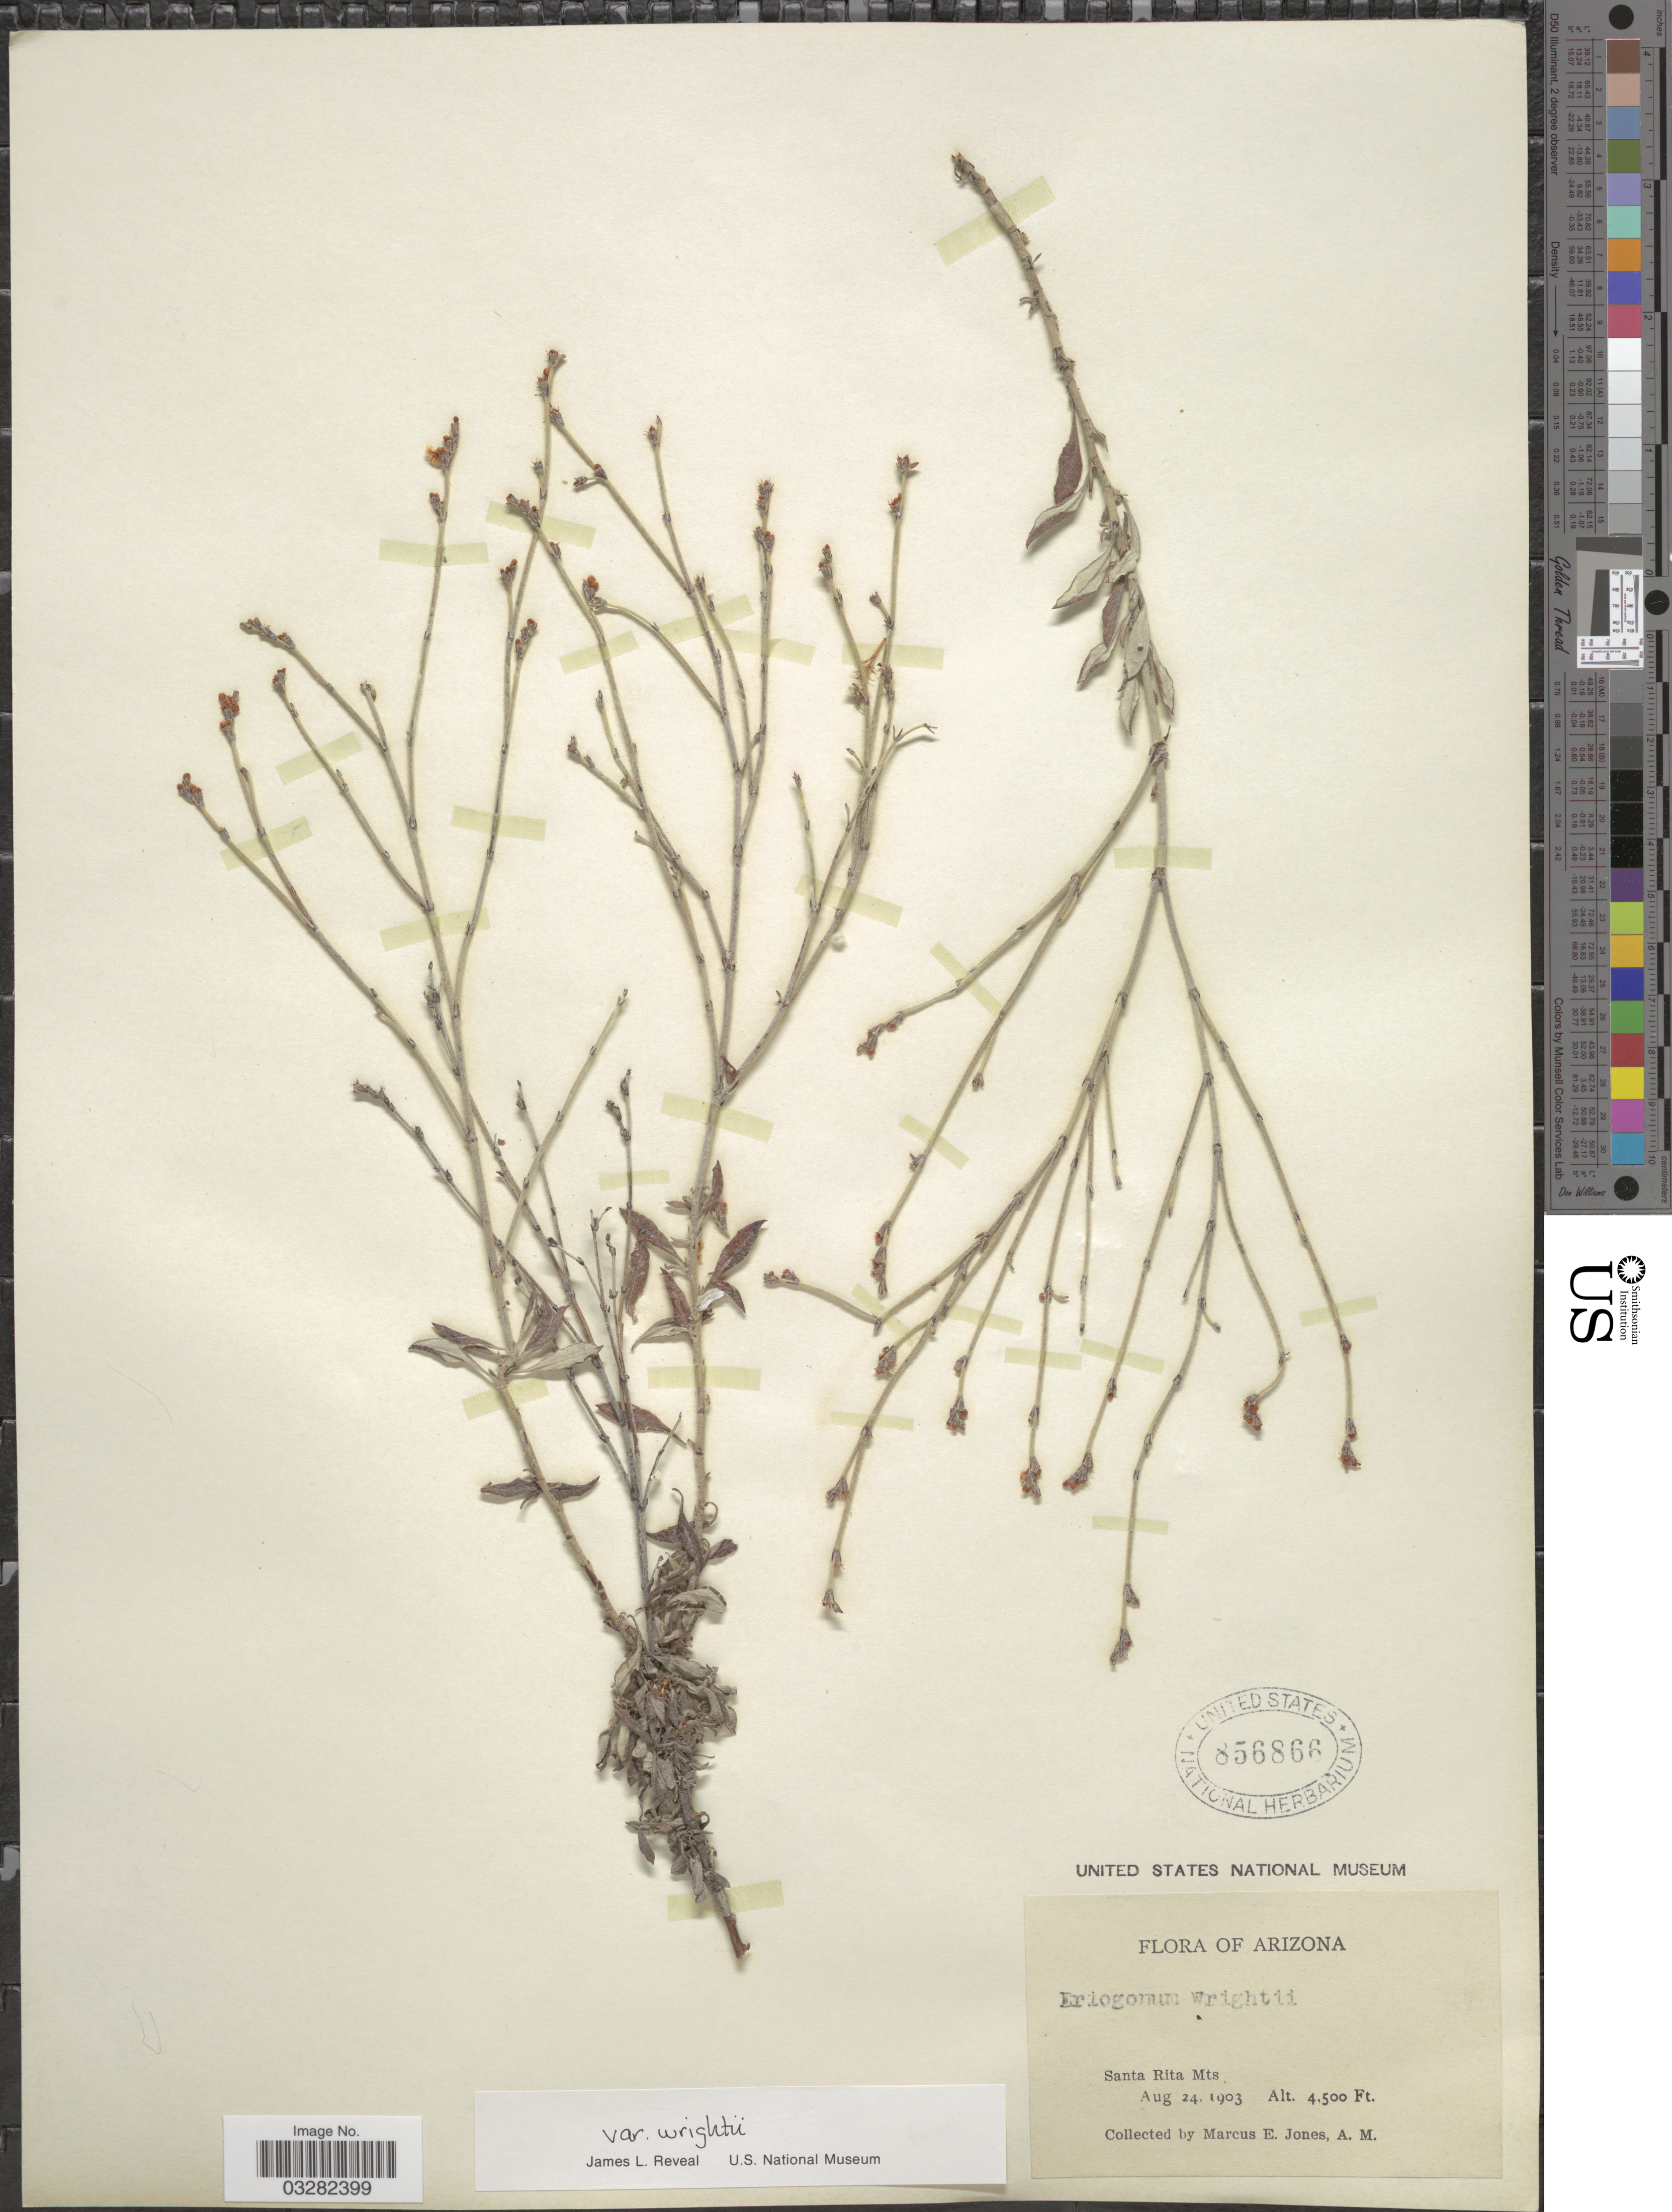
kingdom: Plantae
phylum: Tracheophyta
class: Magnoliopsida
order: Caryophyllales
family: Polygonaceae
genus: Eriogonum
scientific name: Eriogonum wrightii var. wrightii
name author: Torr. ex Benth.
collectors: M. E. Jones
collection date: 1903-08-24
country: United States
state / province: Arizona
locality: Santa Rita Mts.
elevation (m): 1372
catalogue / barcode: US 856866